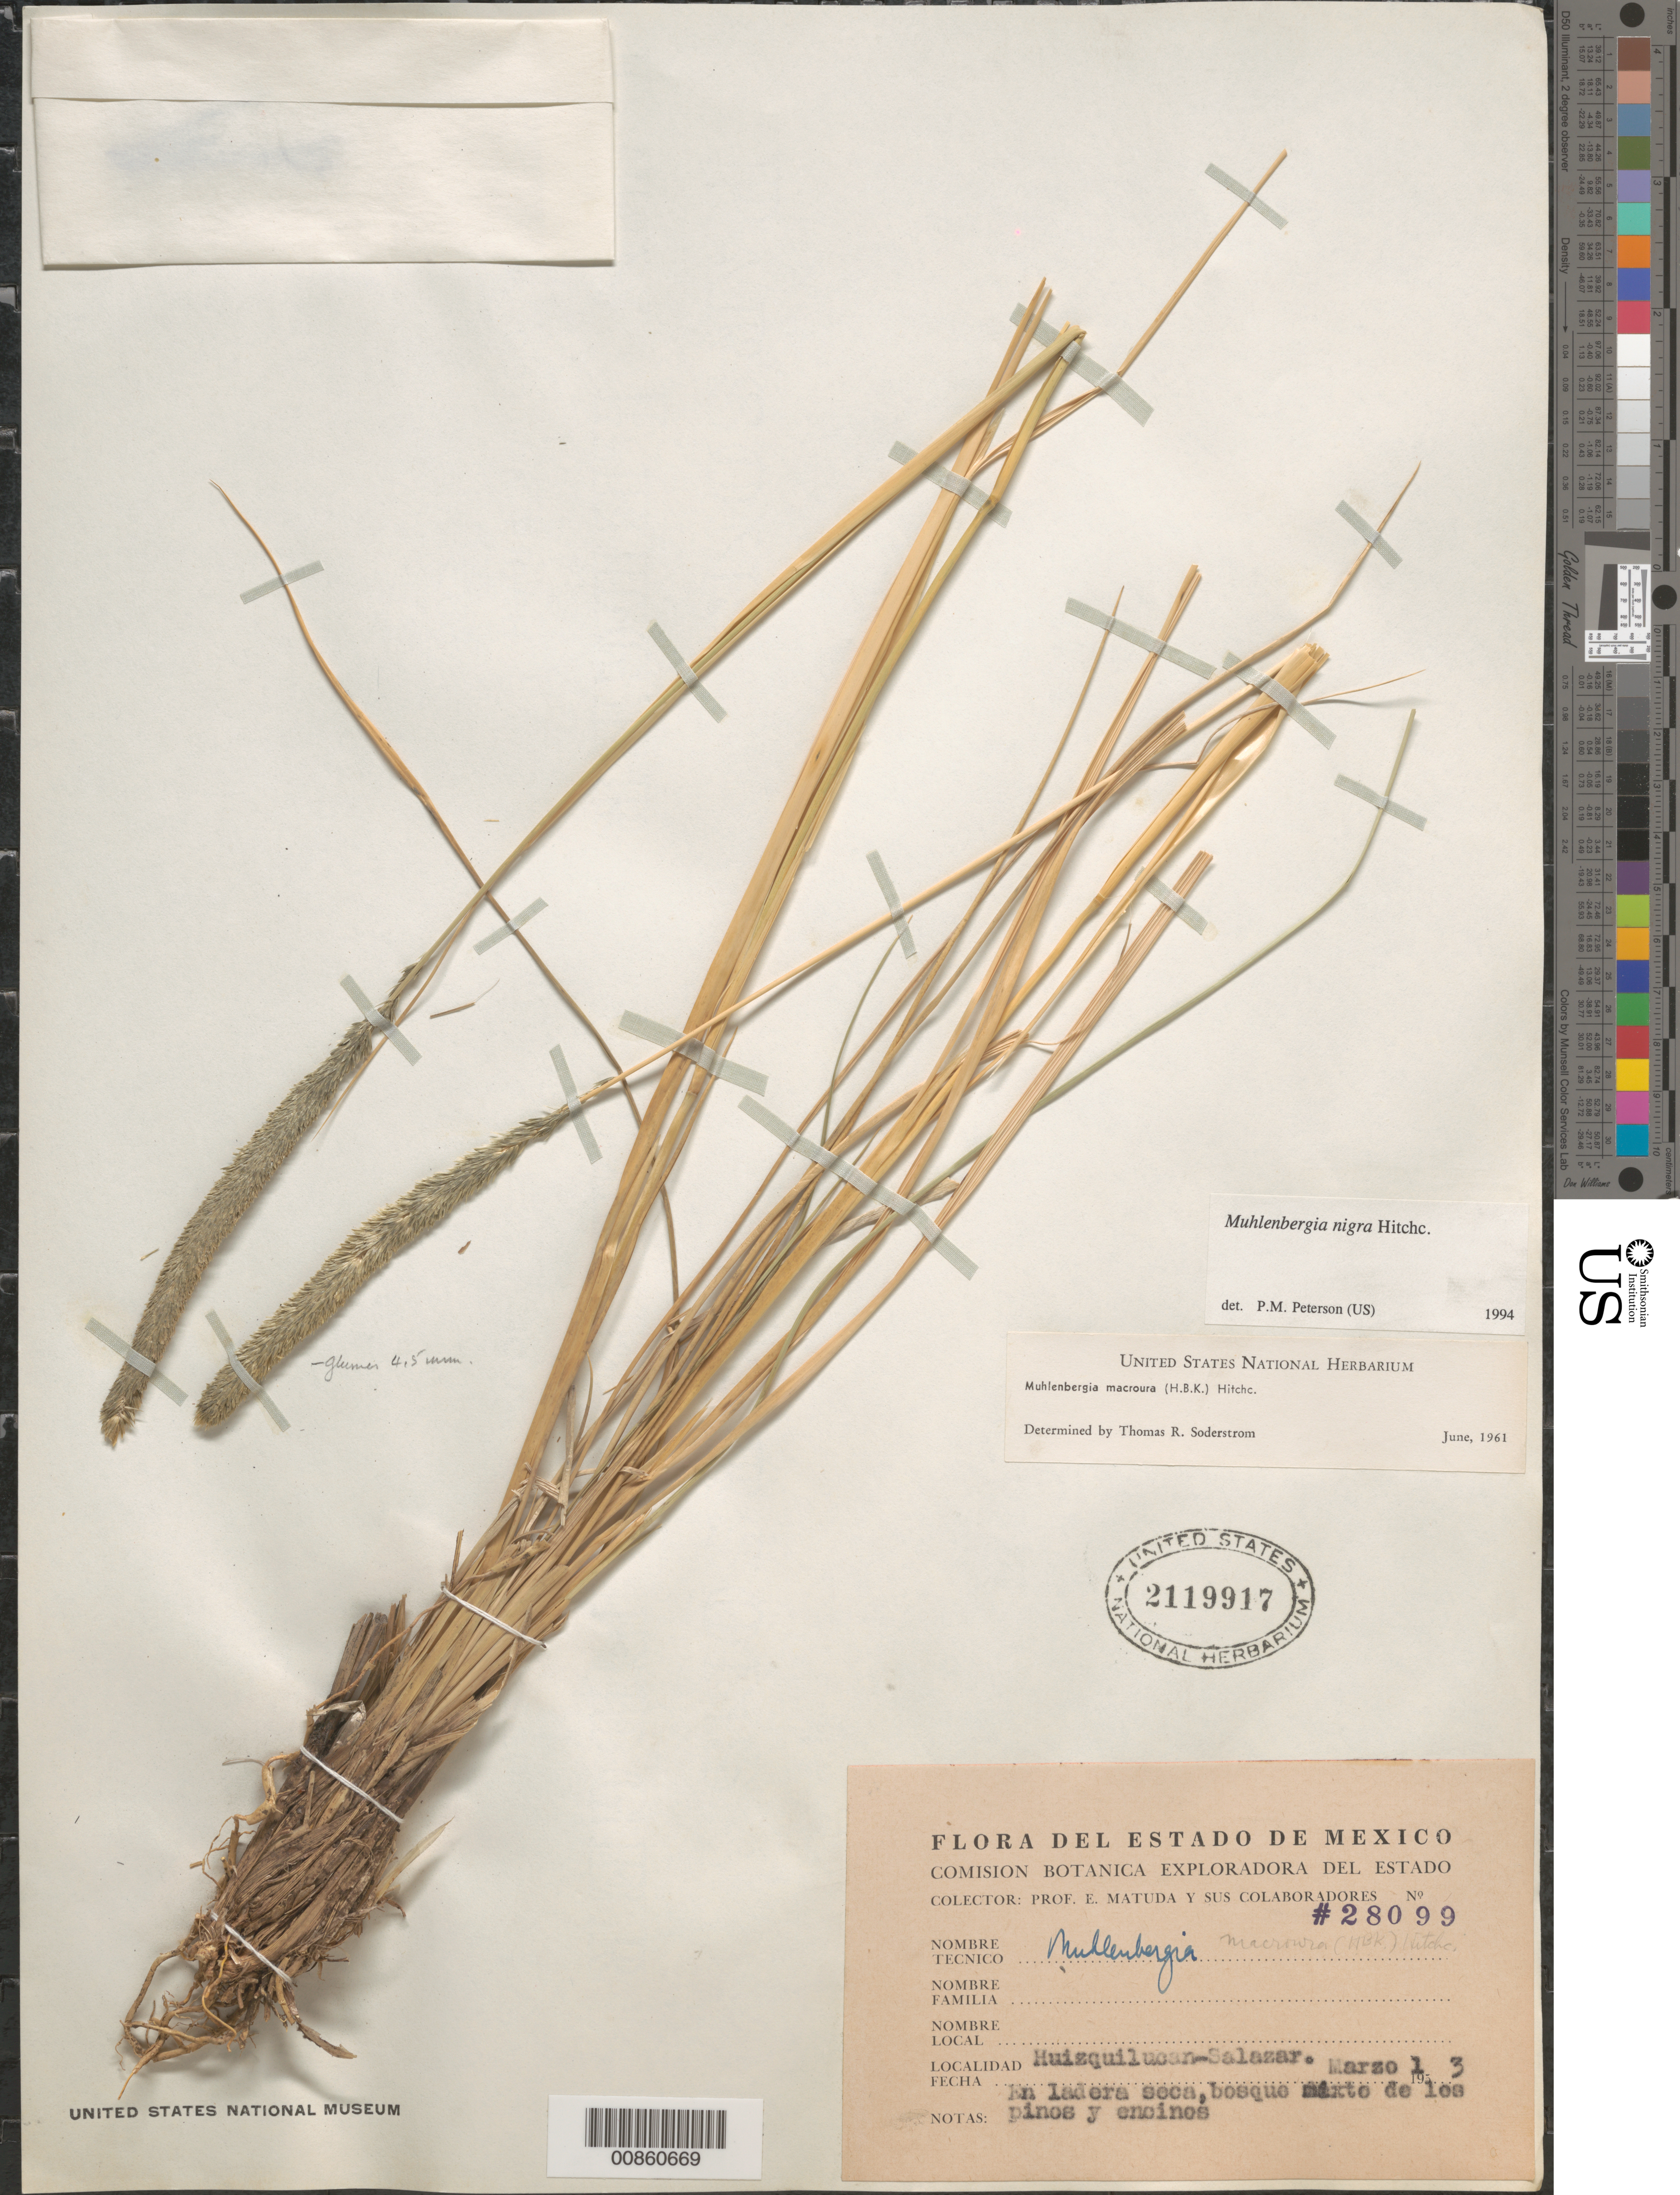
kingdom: Plantae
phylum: Tracheophyta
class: Liliopsida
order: Poales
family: Poaceae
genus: Muhlenbergia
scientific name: Muhlenbergia nigra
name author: Hitchc.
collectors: E. Matuda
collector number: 28099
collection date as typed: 01 Mar 1953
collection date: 1953-03-01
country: Mexico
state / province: México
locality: Hizquilucan, Salazar, Mex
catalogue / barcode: US 2119917